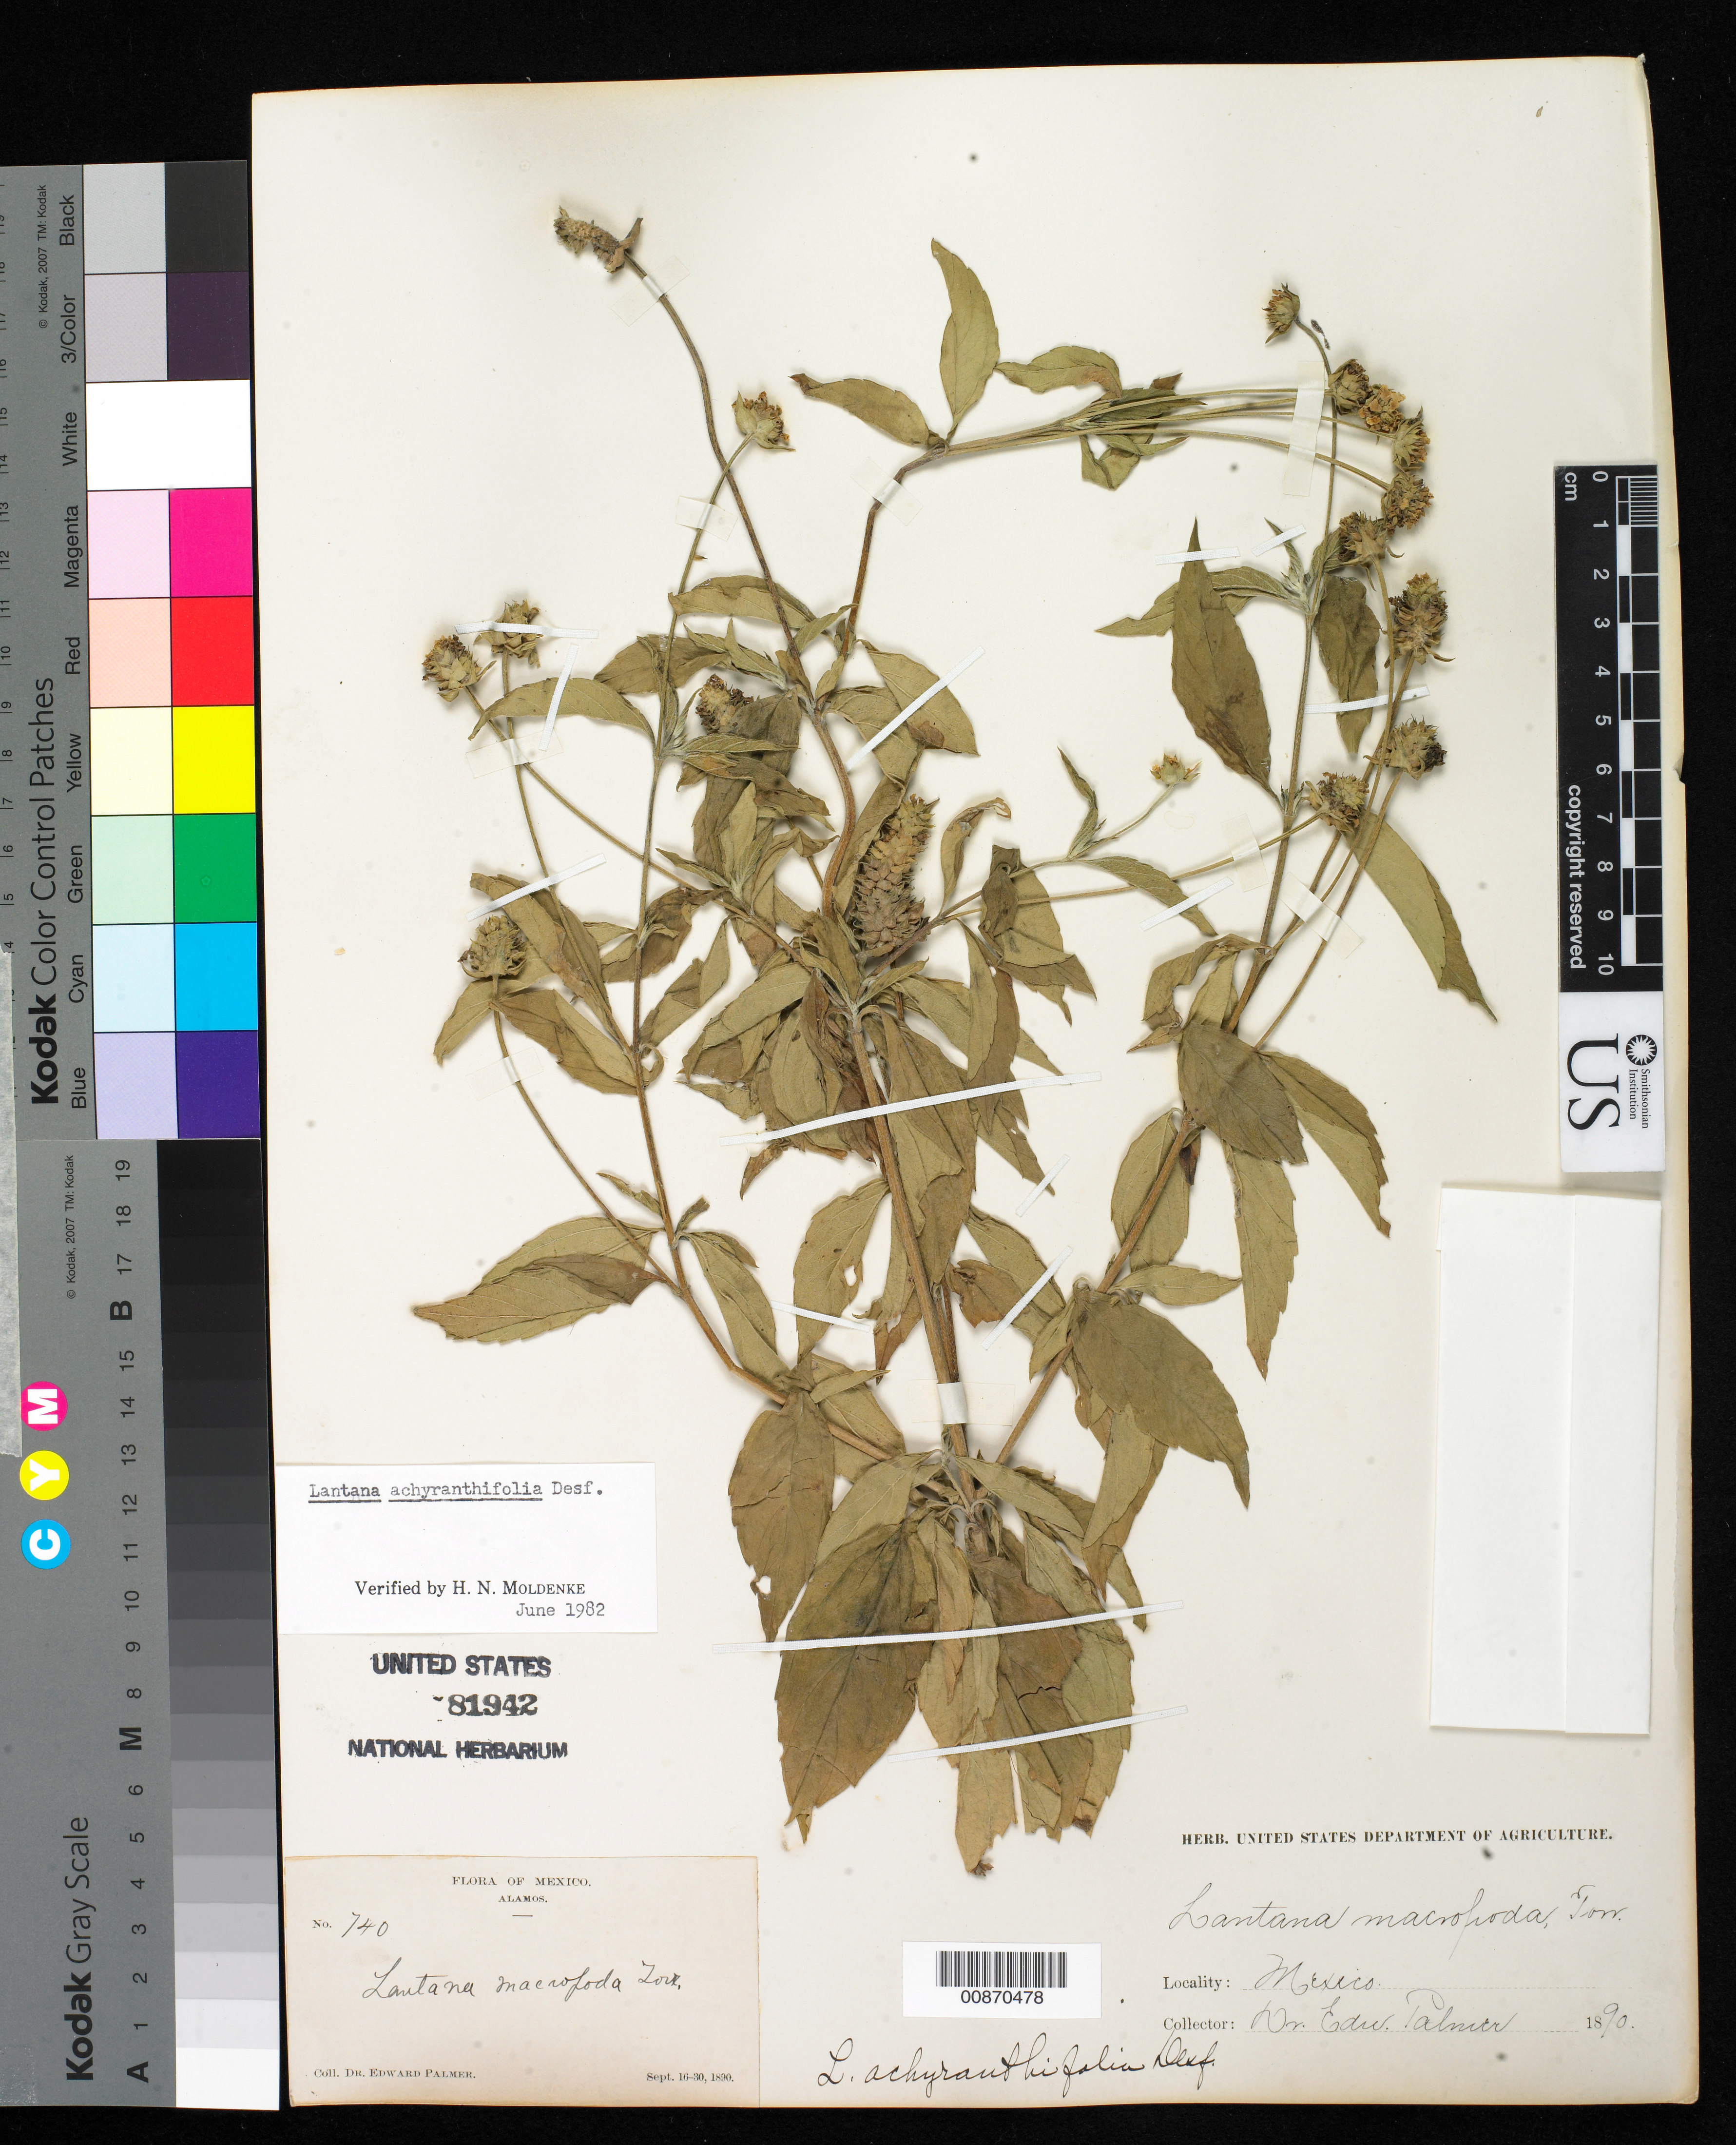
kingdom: Plantae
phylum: Tracheophyta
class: Magnoliopsida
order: Lamiales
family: Verbenaceae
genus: Lantana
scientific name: Lantana achyranthifolia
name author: Desf.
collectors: E. Palmer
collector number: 740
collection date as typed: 16 Sep 1890 to 30 Sep 1890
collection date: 1890-09-16/1890-09-30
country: Mexico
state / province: Sonora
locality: Alamos, Sonora.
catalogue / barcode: US 81942